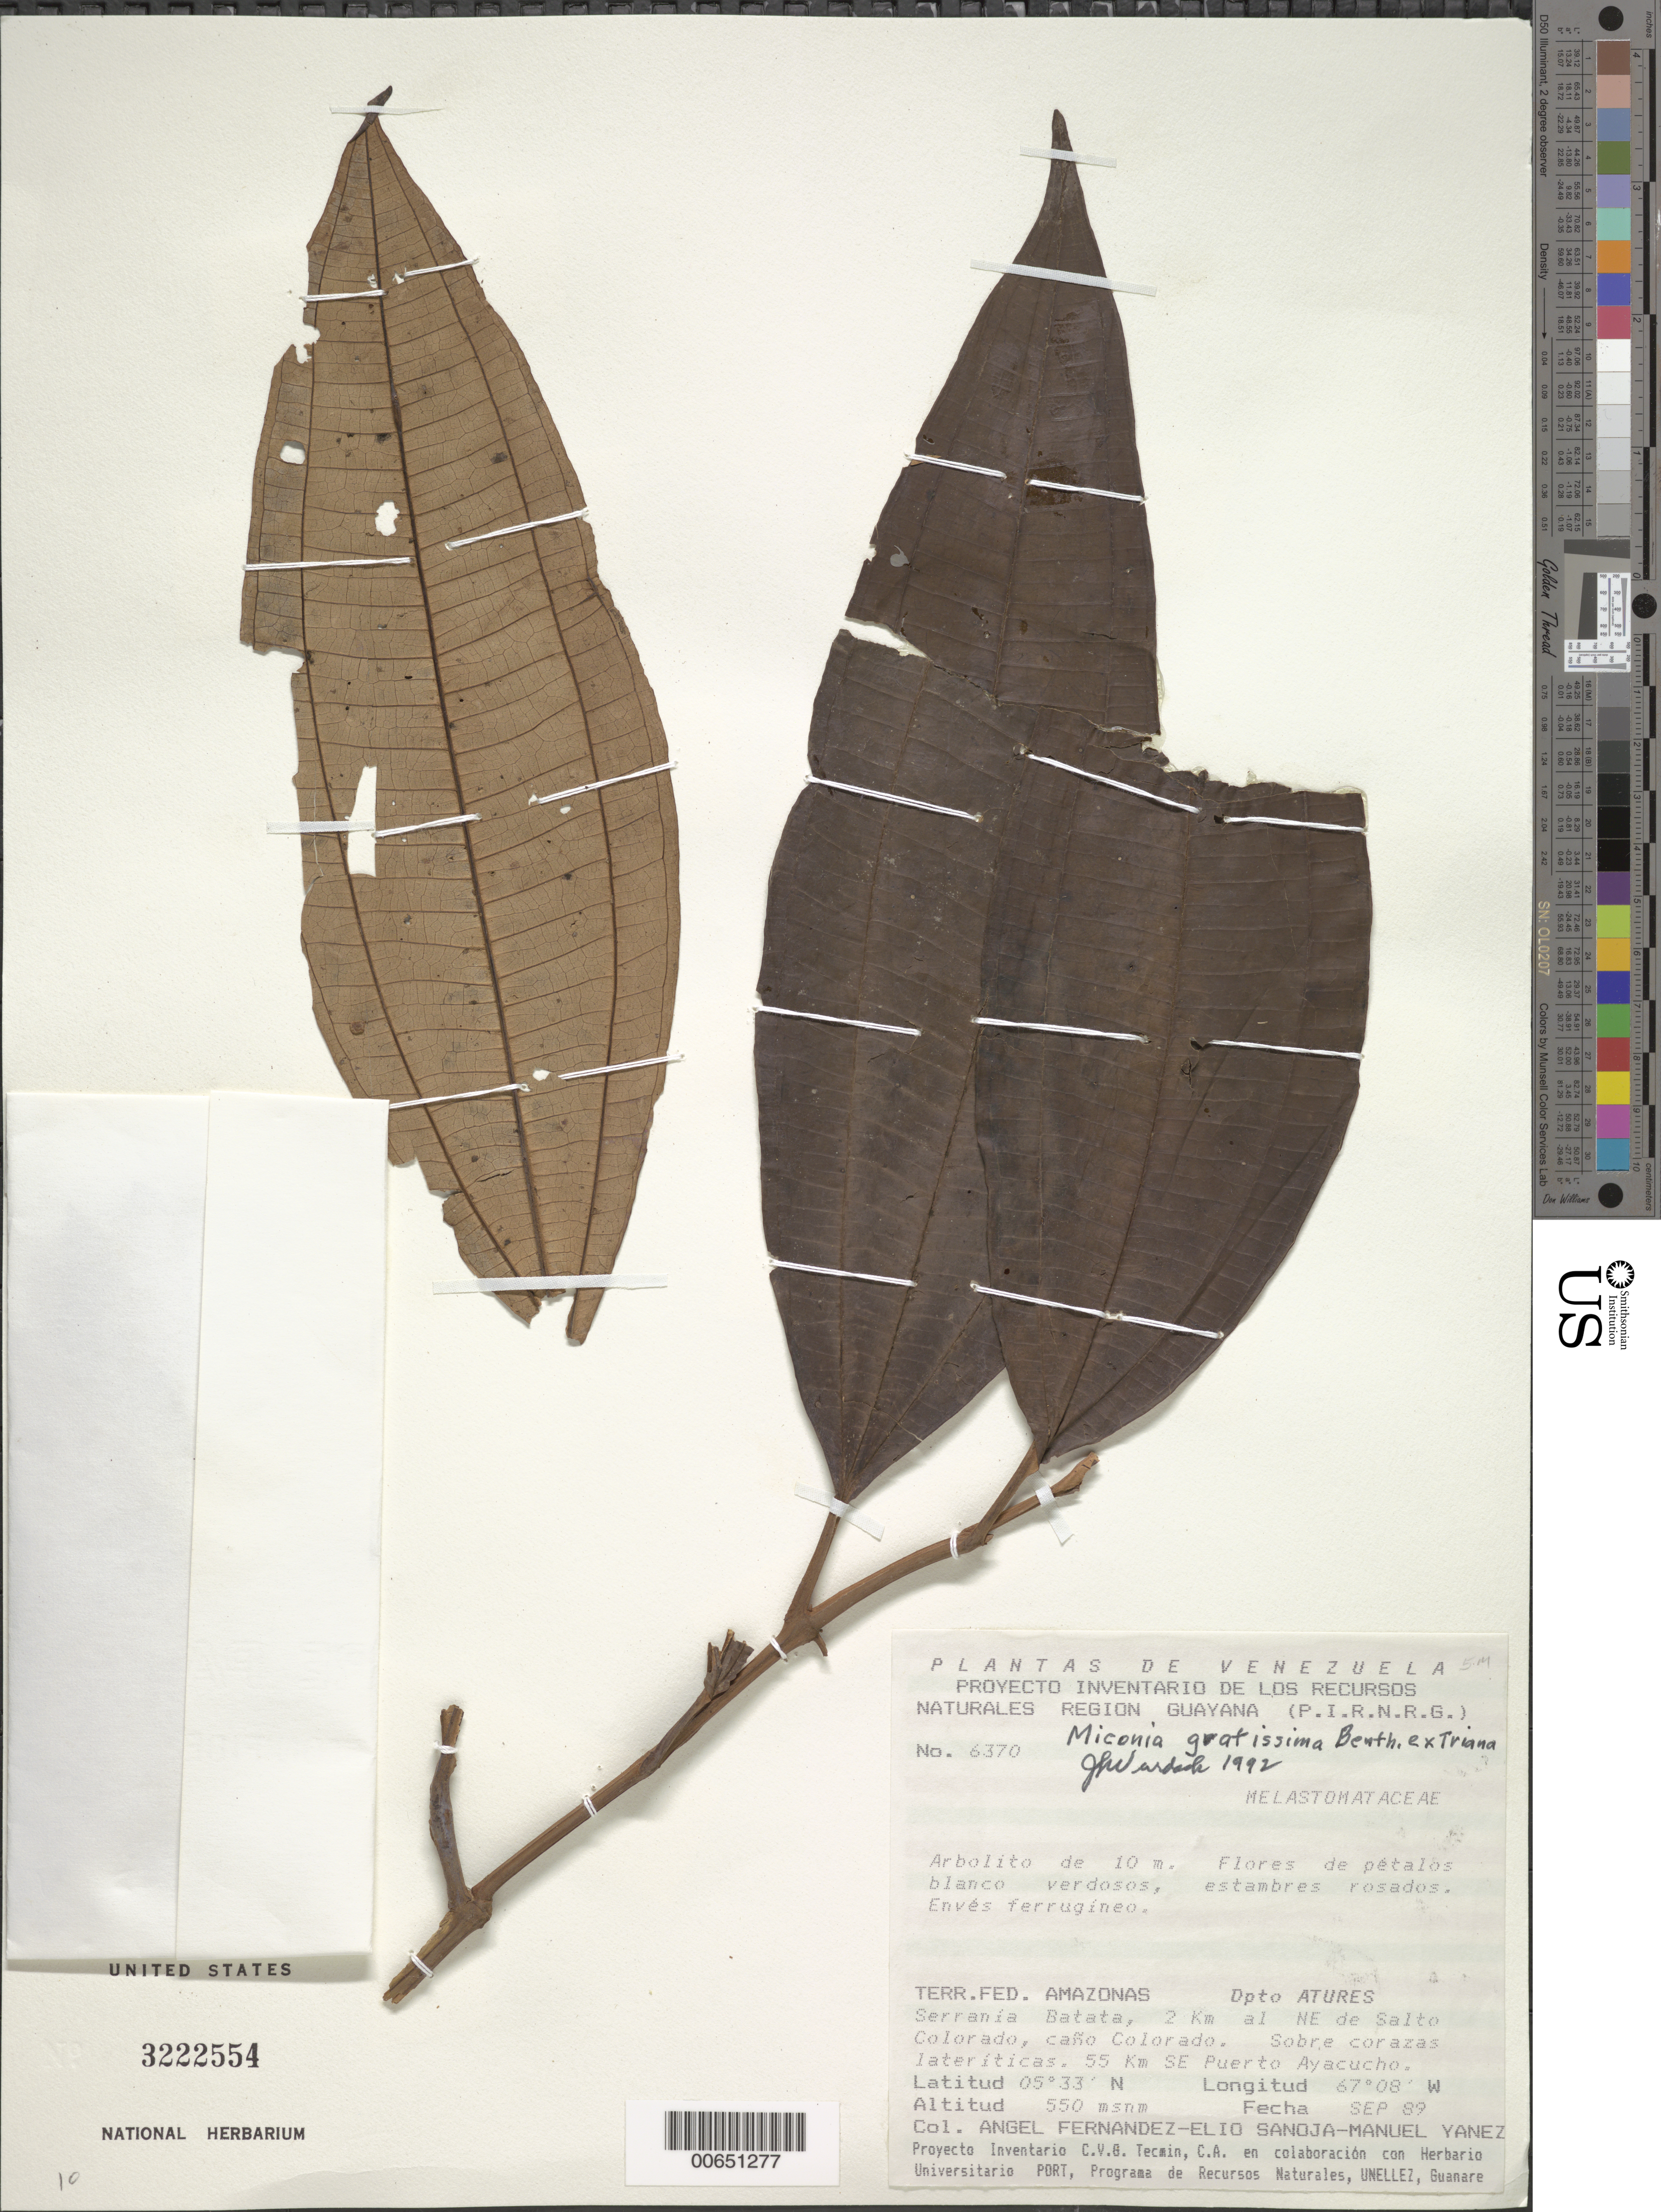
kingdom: Plantae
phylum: Tracheophyta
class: Magnoliopsida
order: Myrtales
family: Melastomataceae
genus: Miconia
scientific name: Miconia gratissima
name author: Benth. ex Triana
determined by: Wurdack, John J., (US), US (UNITED STATES)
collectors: A. Fernández, E. Sanoja & M. Yanez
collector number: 6370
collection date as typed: Sep-89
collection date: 1989-09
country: Venezuela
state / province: Amazonas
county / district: Atures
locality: Serrania Batata, 2 km NE of Salto Colorado, Caño Colorado, 55 km SE of Puerto Ayacucho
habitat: Sobre corazas lateriticas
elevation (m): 550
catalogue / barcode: US 3222554